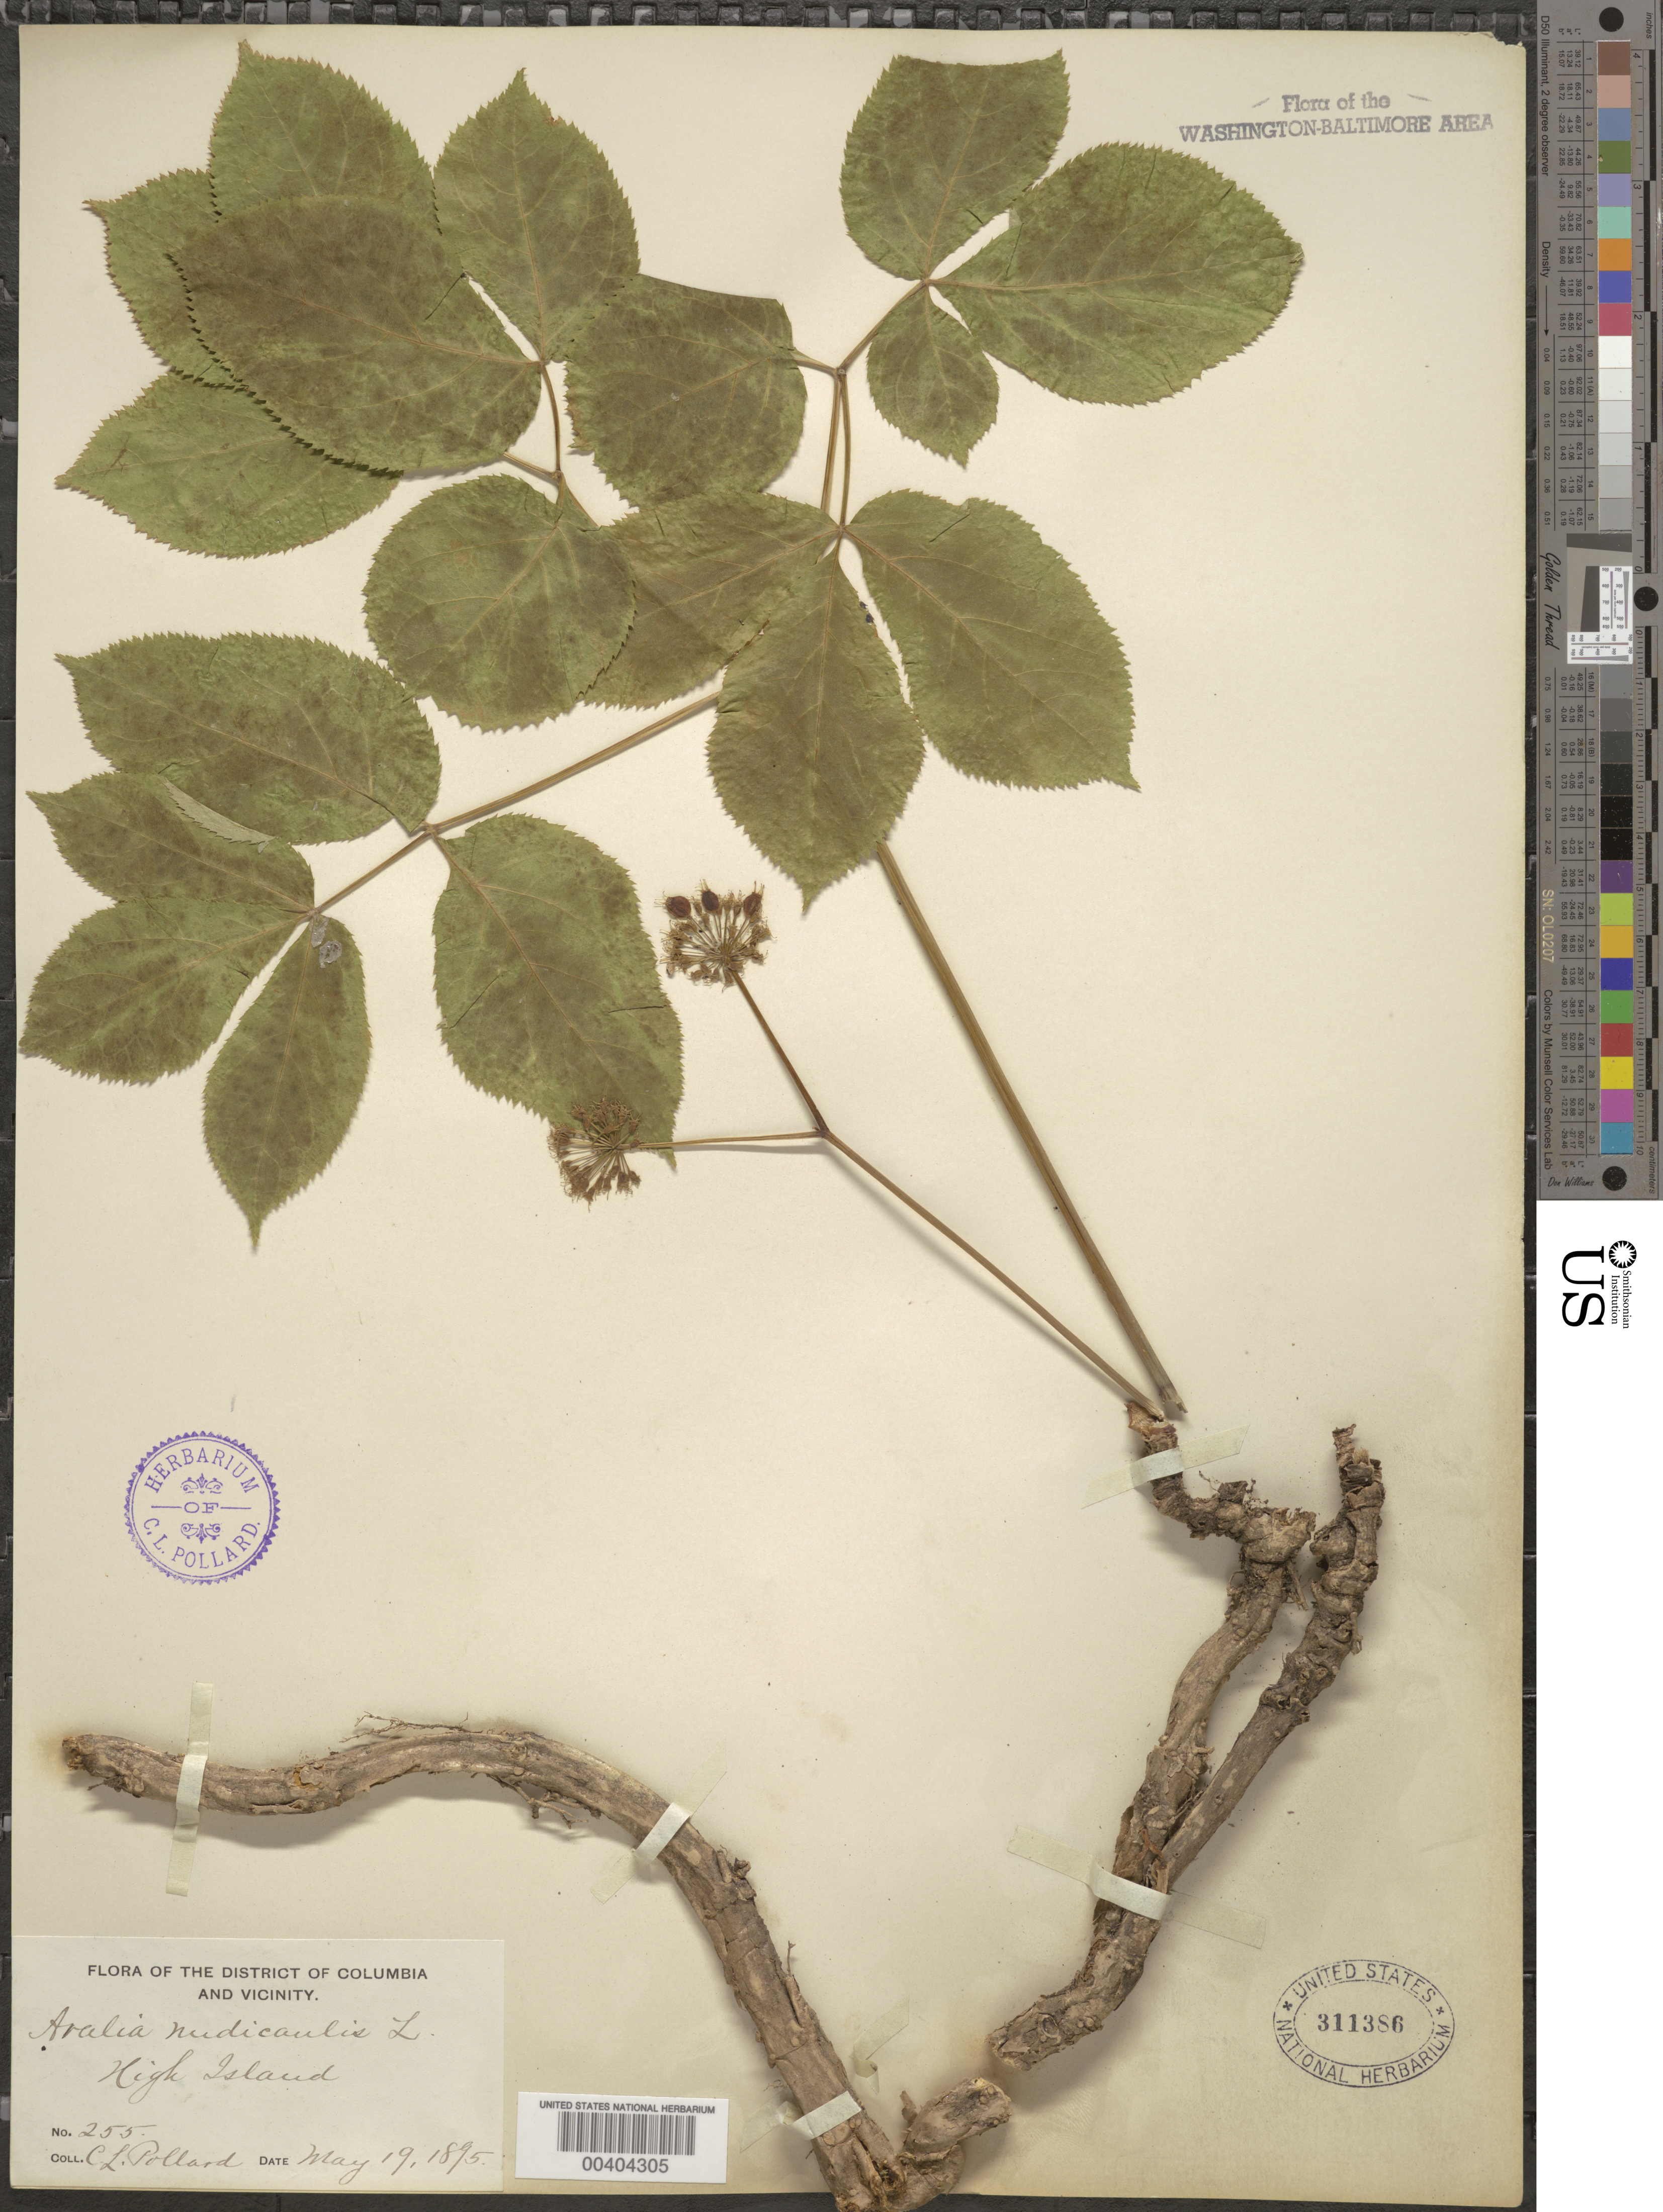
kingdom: Plantae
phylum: Tracheophyta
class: Magnoliopsida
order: Apiales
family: Araliaceae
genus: Aralia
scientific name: Aralia nudicaulis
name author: L.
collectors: C. L. Pollard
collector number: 255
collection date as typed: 19 May 1895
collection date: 1895-05-19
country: United States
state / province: Maryland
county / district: Montgomery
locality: High Island C. & O. Canal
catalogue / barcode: US 311386